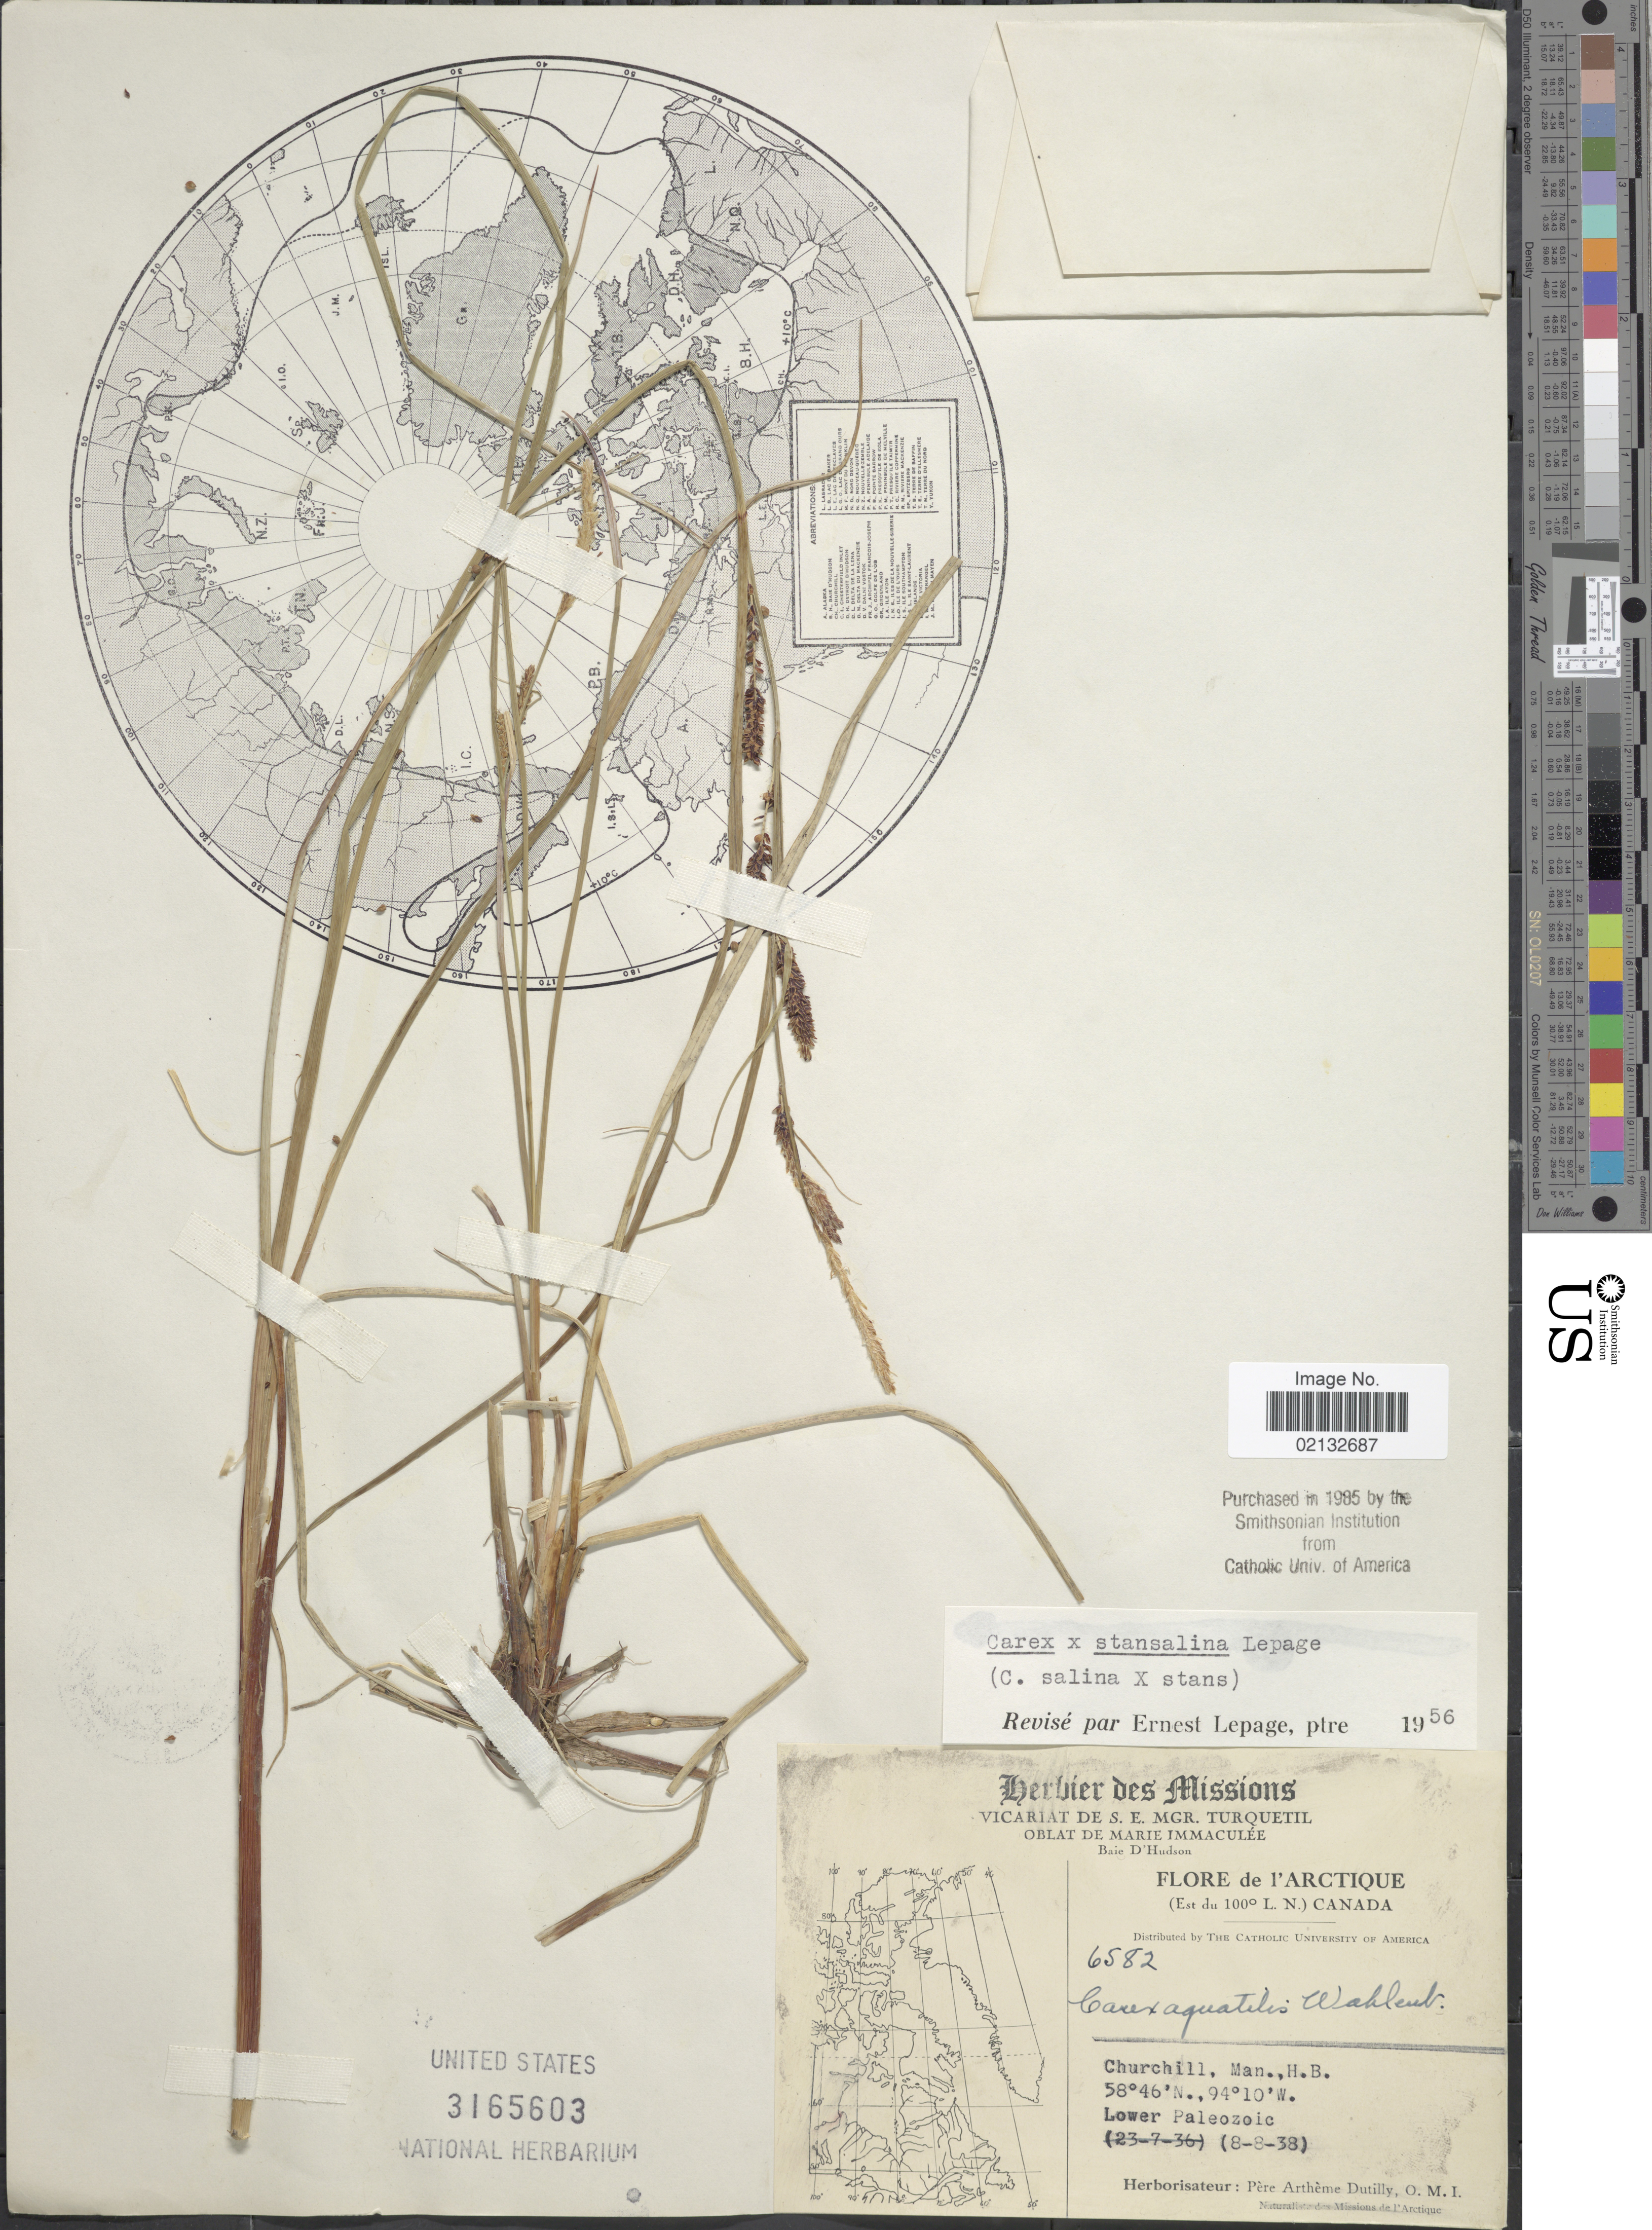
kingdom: Plantae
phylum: Tracheophyta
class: Liliopsida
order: Poales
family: Cyperaceae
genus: Carex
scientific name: Carex salina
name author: Wahlenb.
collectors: A. Dutilly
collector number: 6582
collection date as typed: Transcribed d/m/y: 8/8/38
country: Canada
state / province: Manitoba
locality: L'Arctique (Est du 100º L. N.). Churchill, Man., H.B.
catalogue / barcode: US 3165603